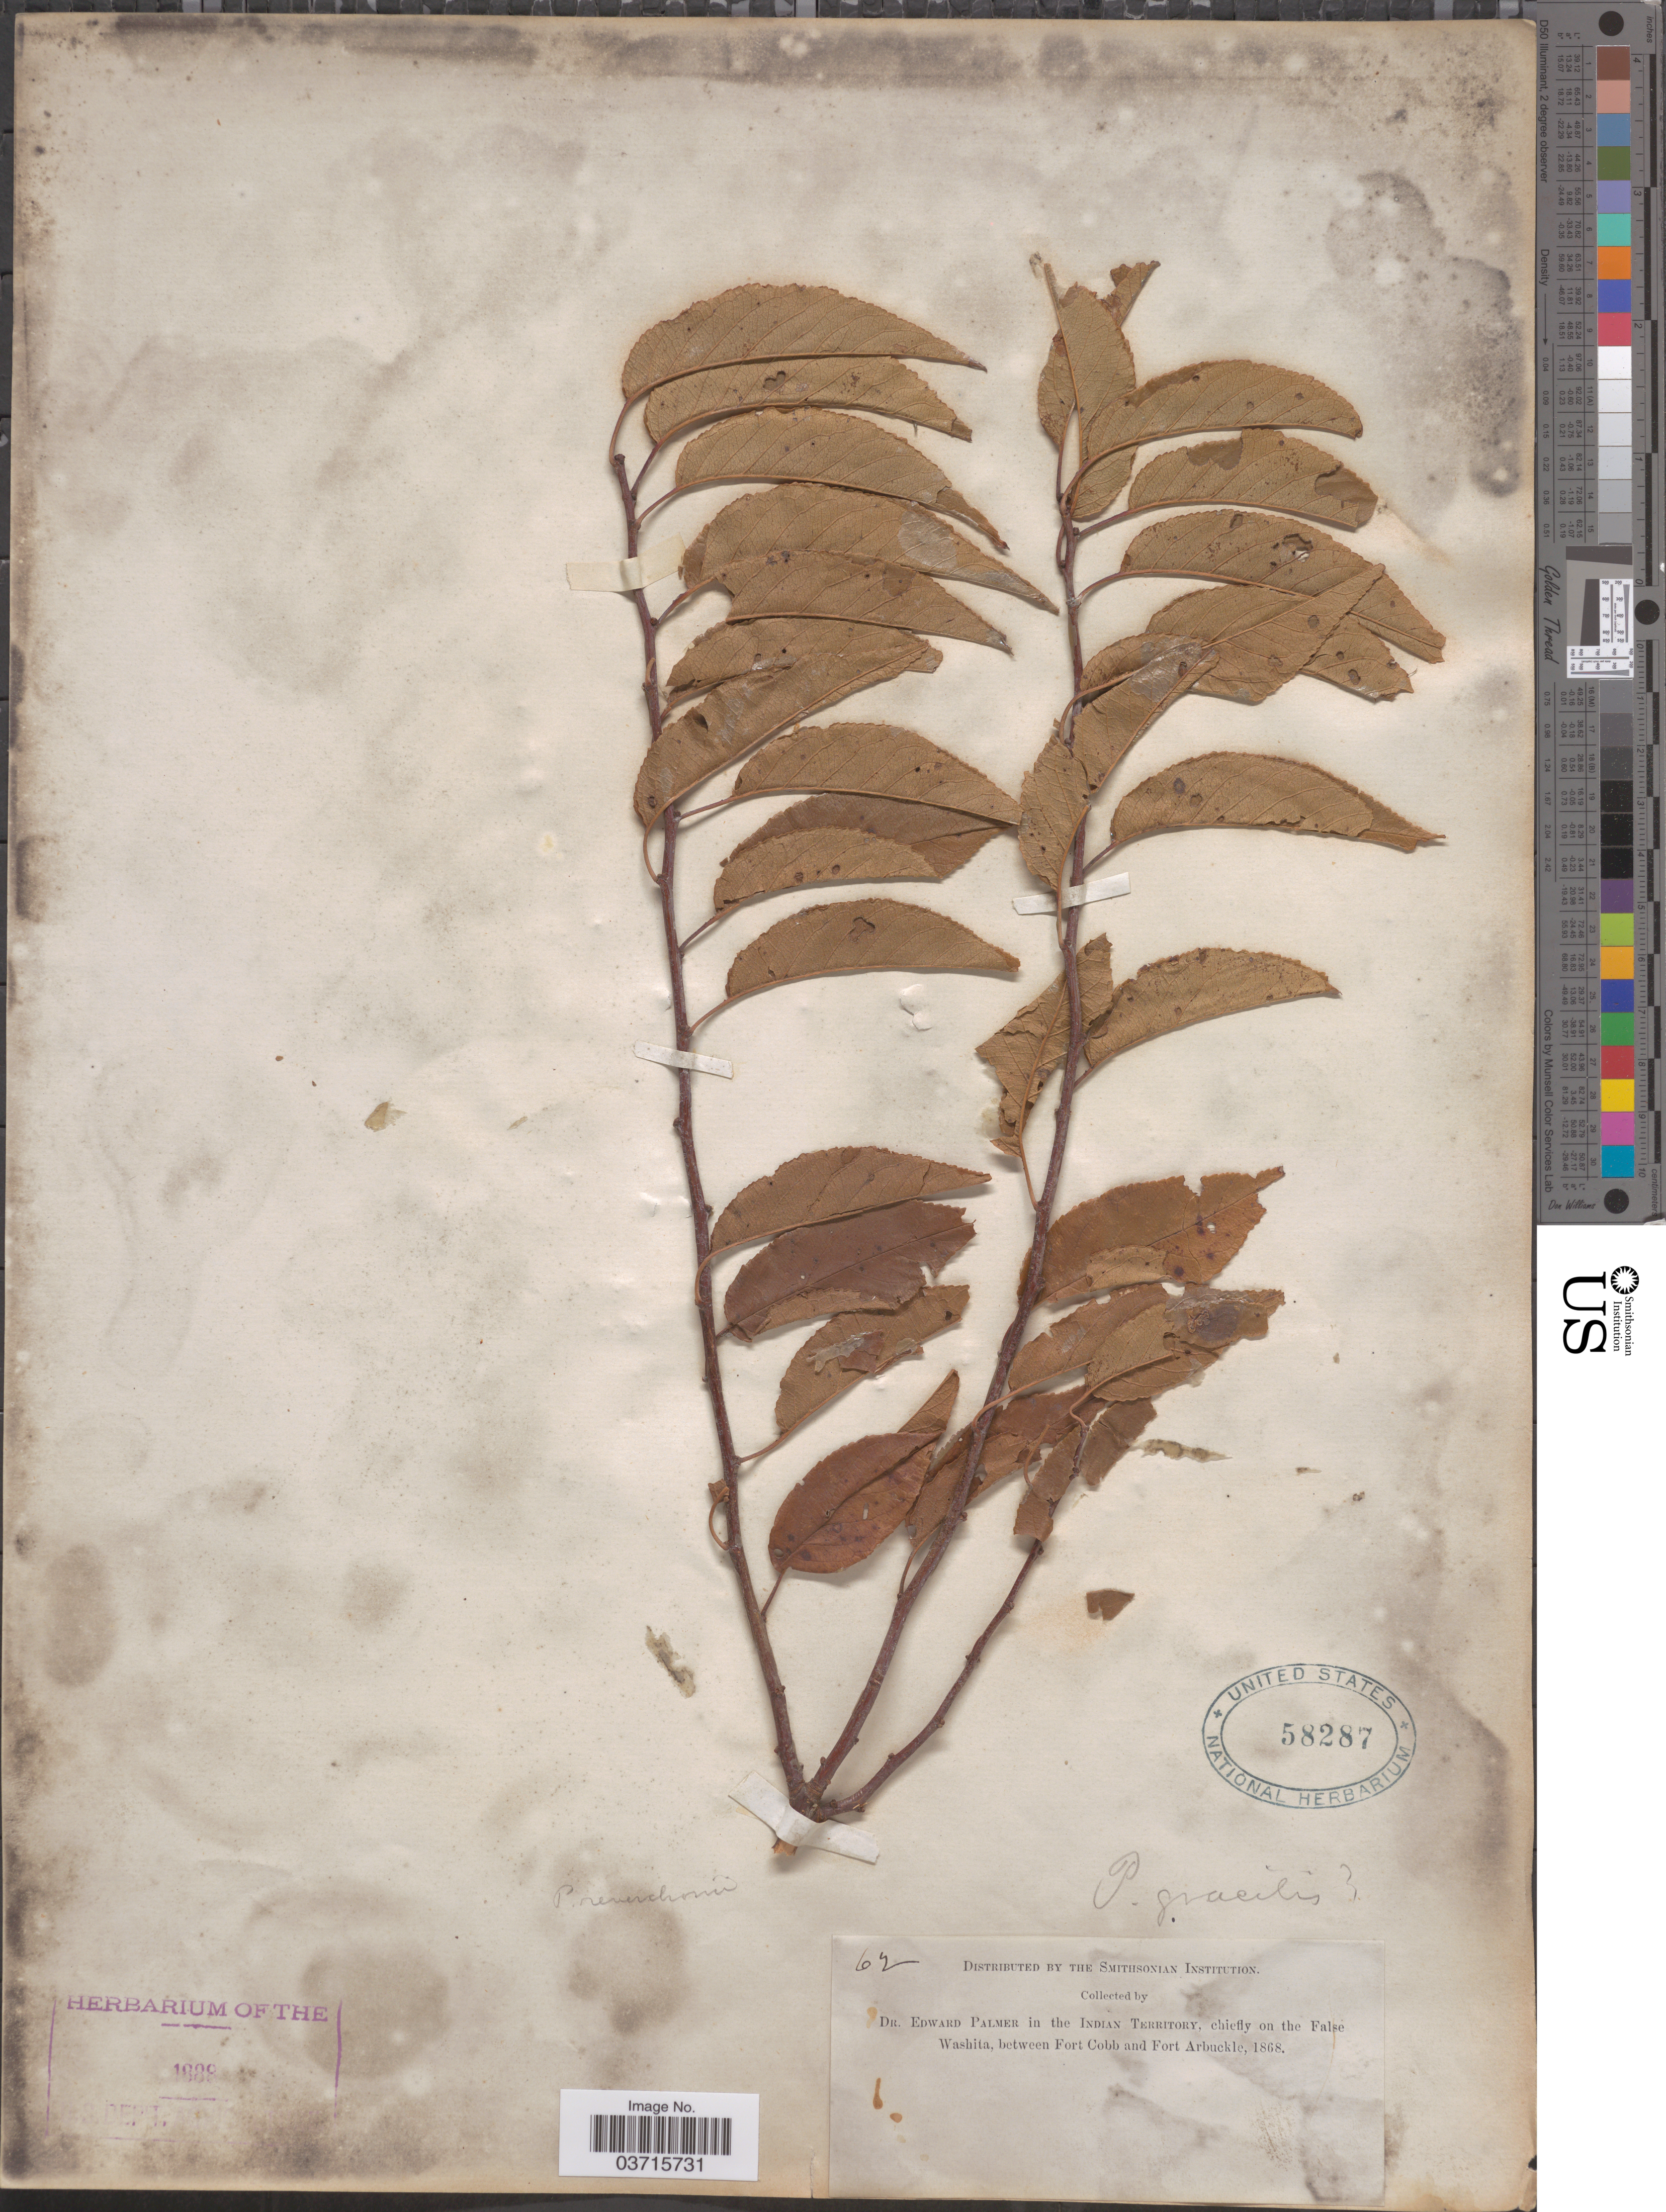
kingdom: Plantae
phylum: Tracheophyta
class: Magnoliopsida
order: Rosales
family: Rosaceae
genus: Prunus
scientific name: Prunus gracilis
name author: Engelm. & A. Gray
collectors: E. Palmer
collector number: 62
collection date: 1868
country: United States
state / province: Oklahoma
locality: In the Indian Territory, chiefly on the False Washita, between Fort Cobb and Fort Arbuckle.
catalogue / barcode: US 58287